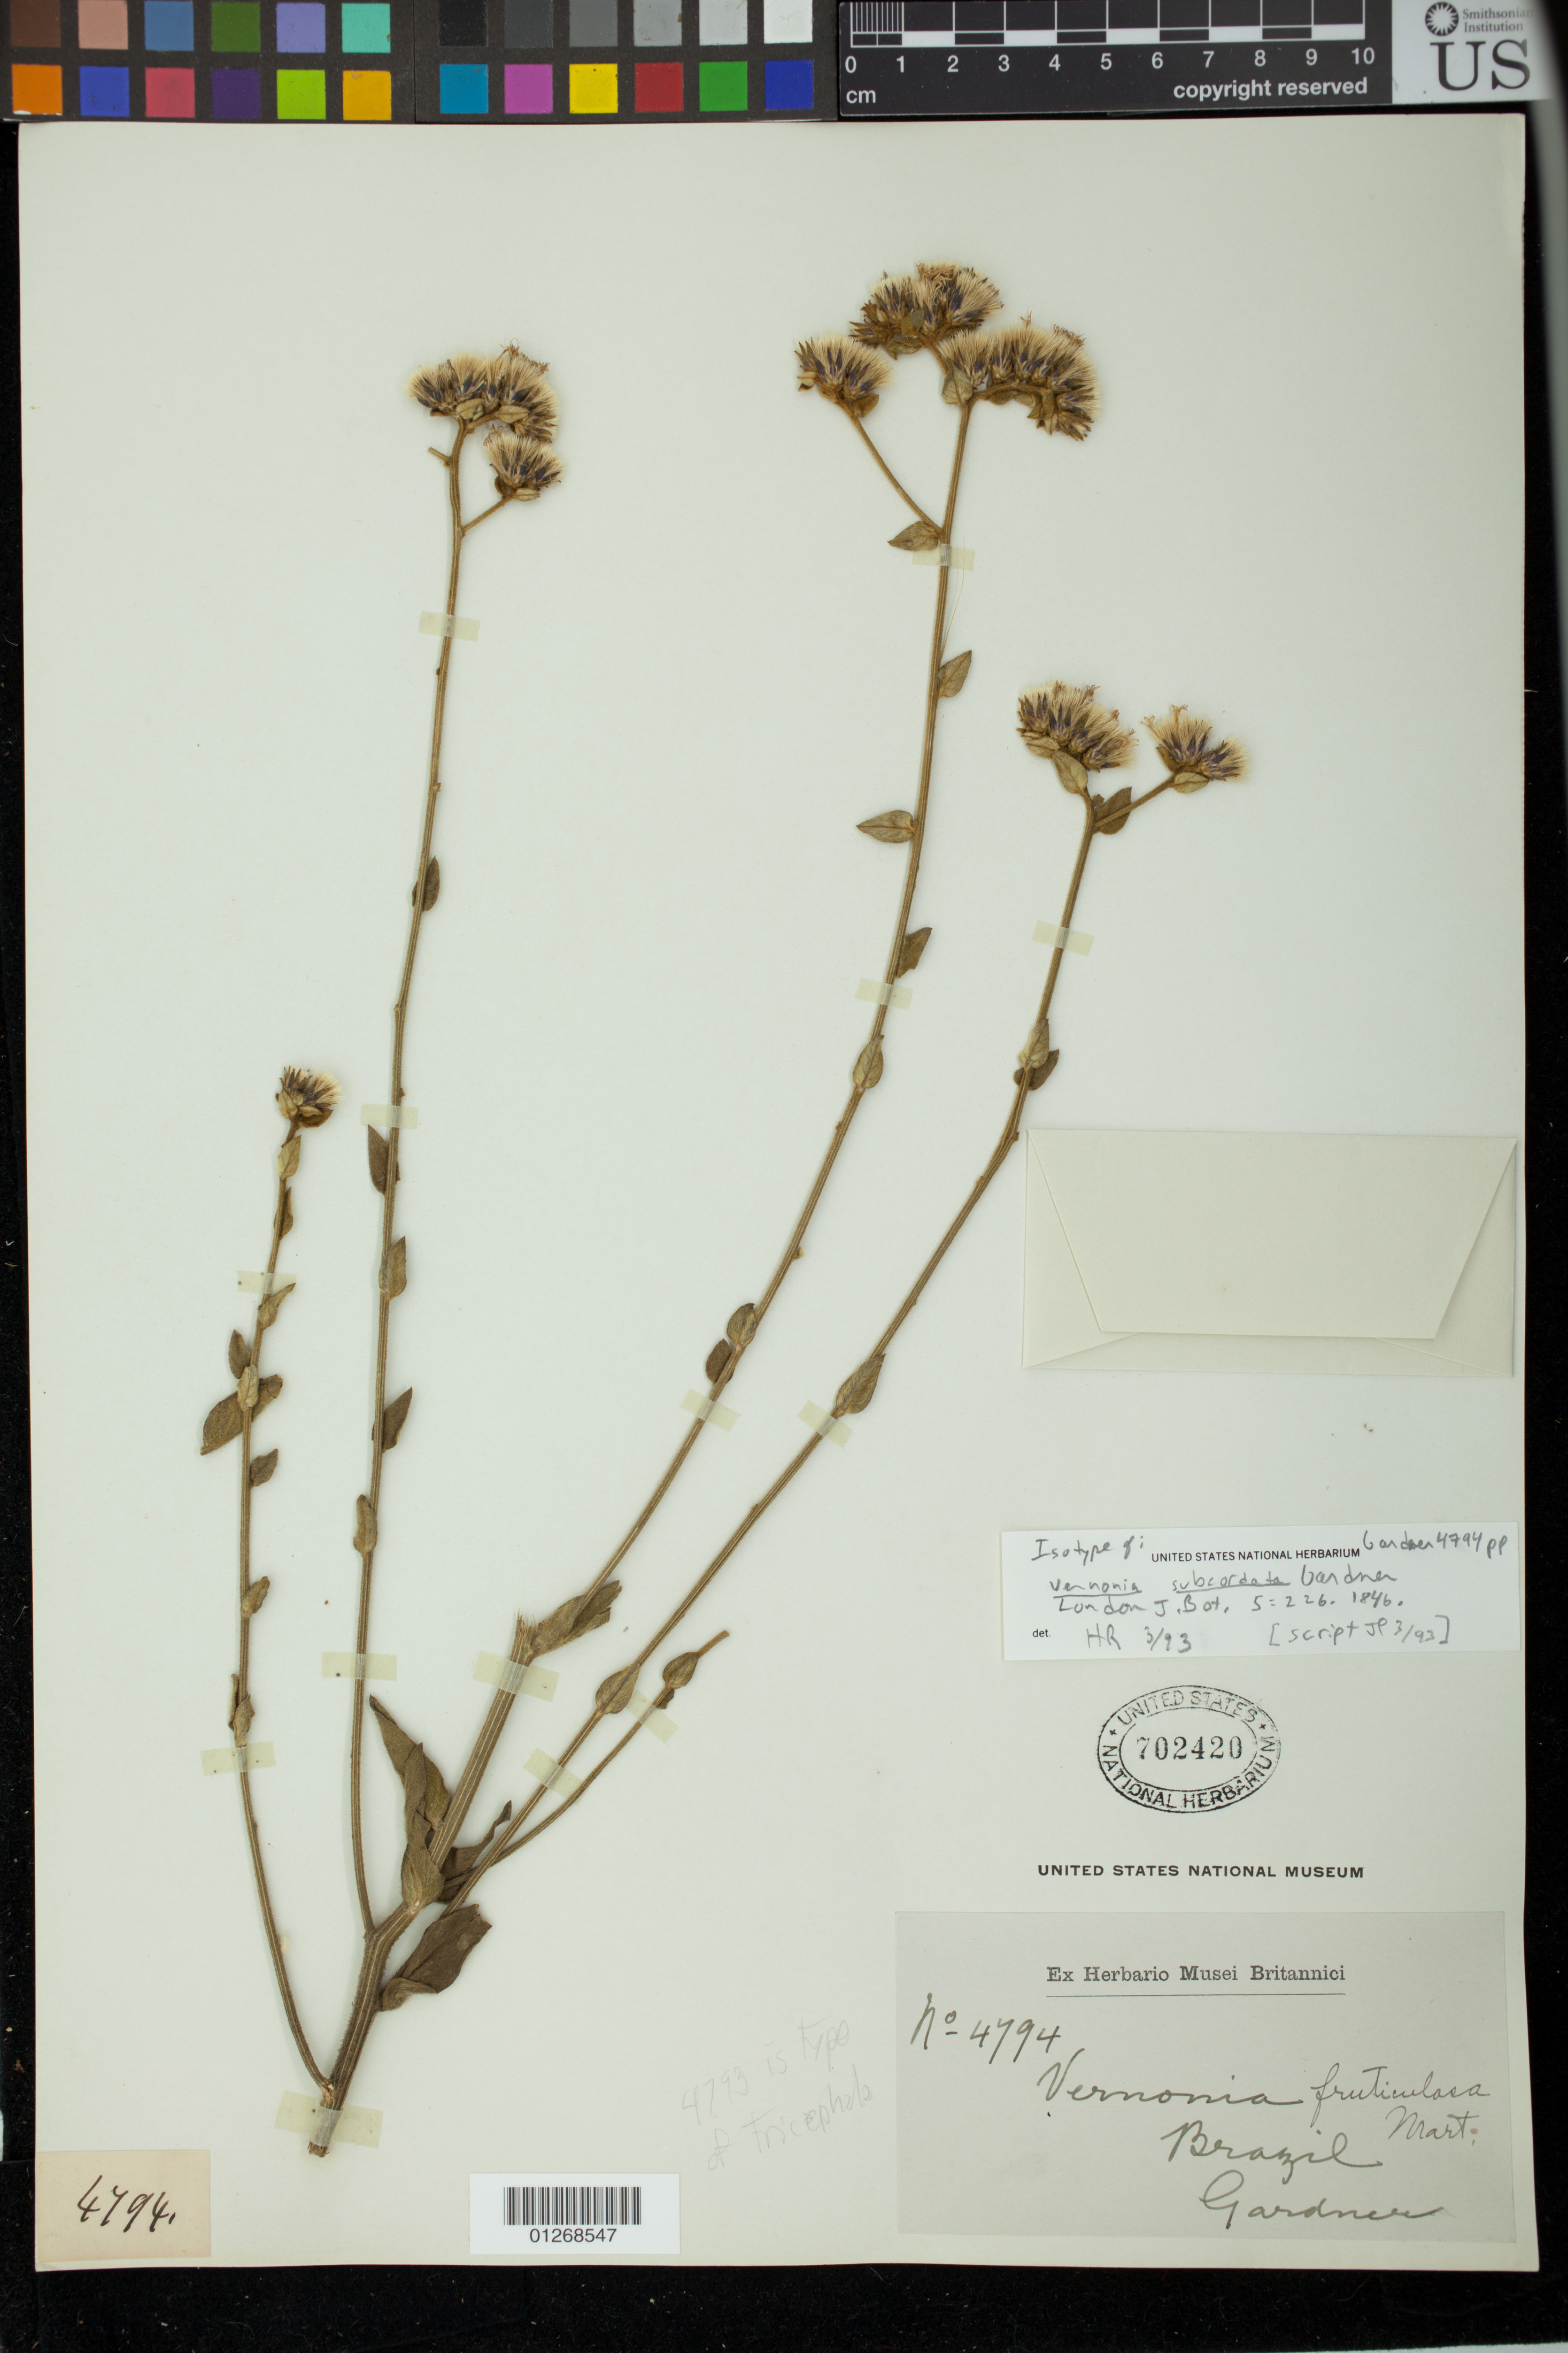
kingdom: Plantae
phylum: Tracheophyta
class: Magnoliopsida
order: Asterales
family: Asteraceae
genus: Vernonia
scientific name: Vernonia subcordata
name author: Gardner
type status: Isotype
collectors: G. Gardner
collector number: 4794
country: Brazil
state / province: Minas Gerais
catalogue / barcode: US 702420